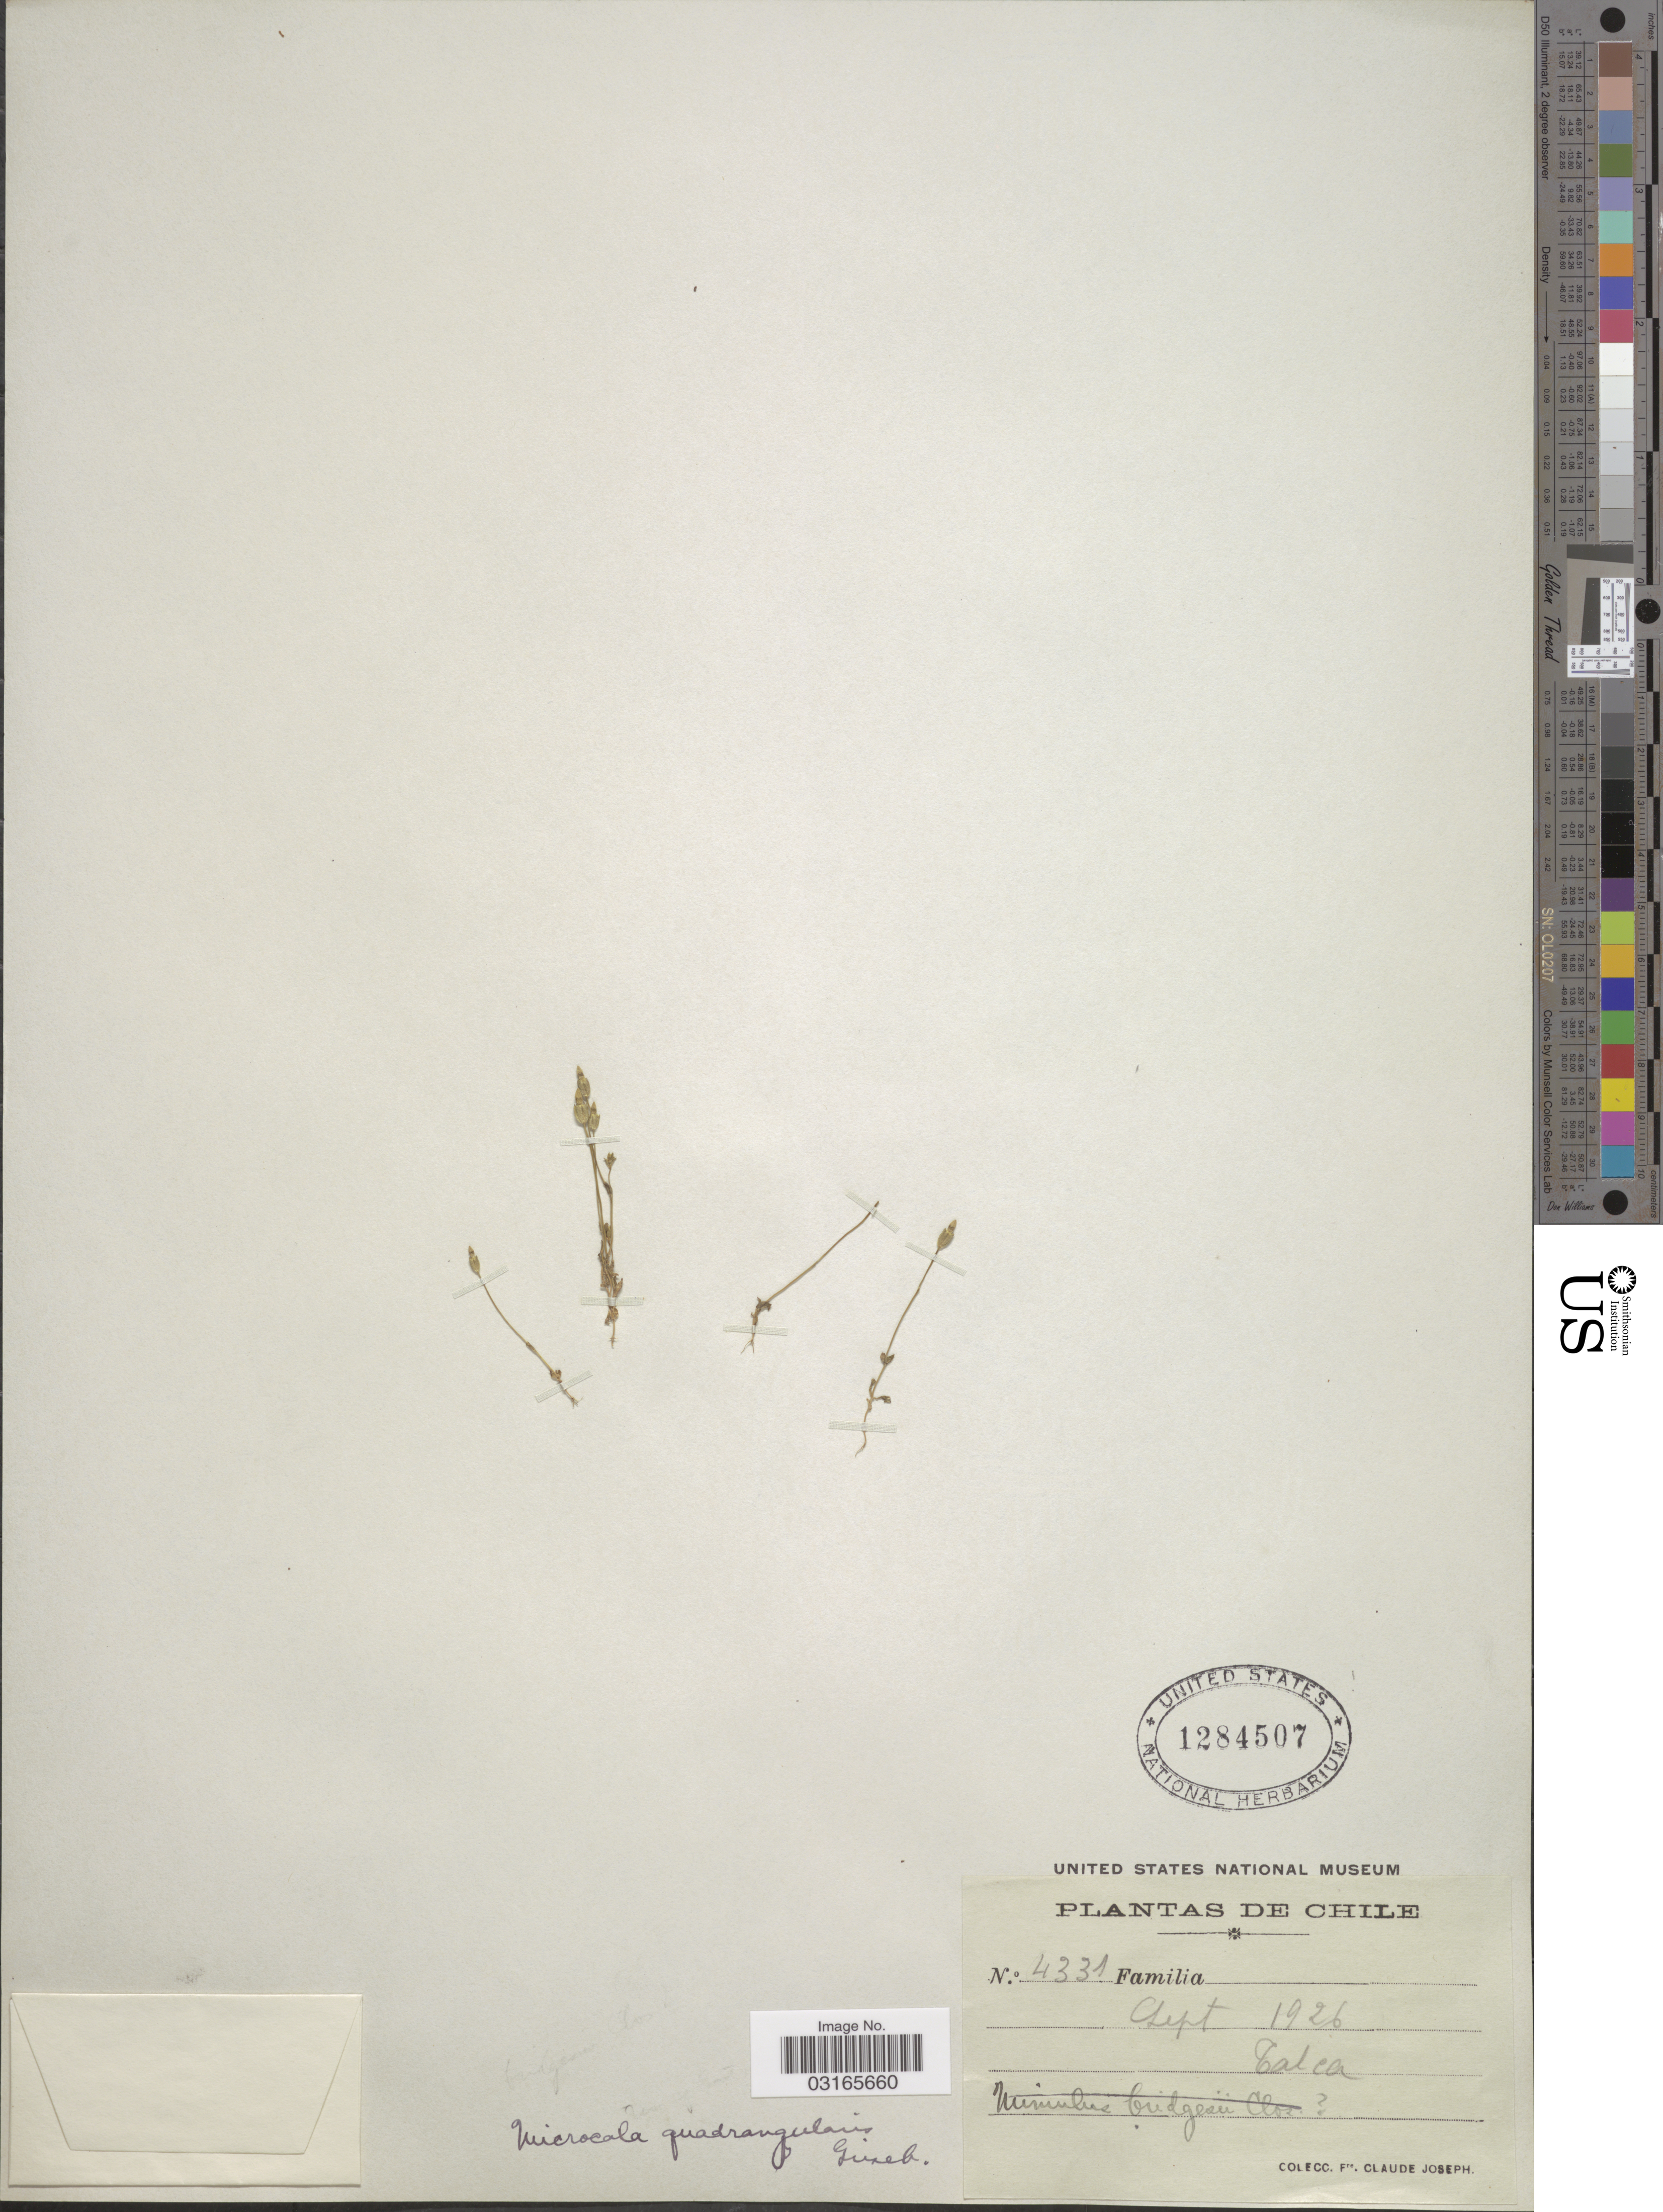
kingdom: Plantae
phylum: Tracheophyta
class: Magnoliopsida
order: Gentianales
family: Gentianaceae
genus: Microcala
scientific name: Microcala quadrangularis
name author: (Dombey ex Lam.) Griseb.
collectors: Bro. Claude-Joseph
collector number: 4331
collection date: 1926-09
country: Chile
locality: Talca.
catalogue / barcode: US 1284507